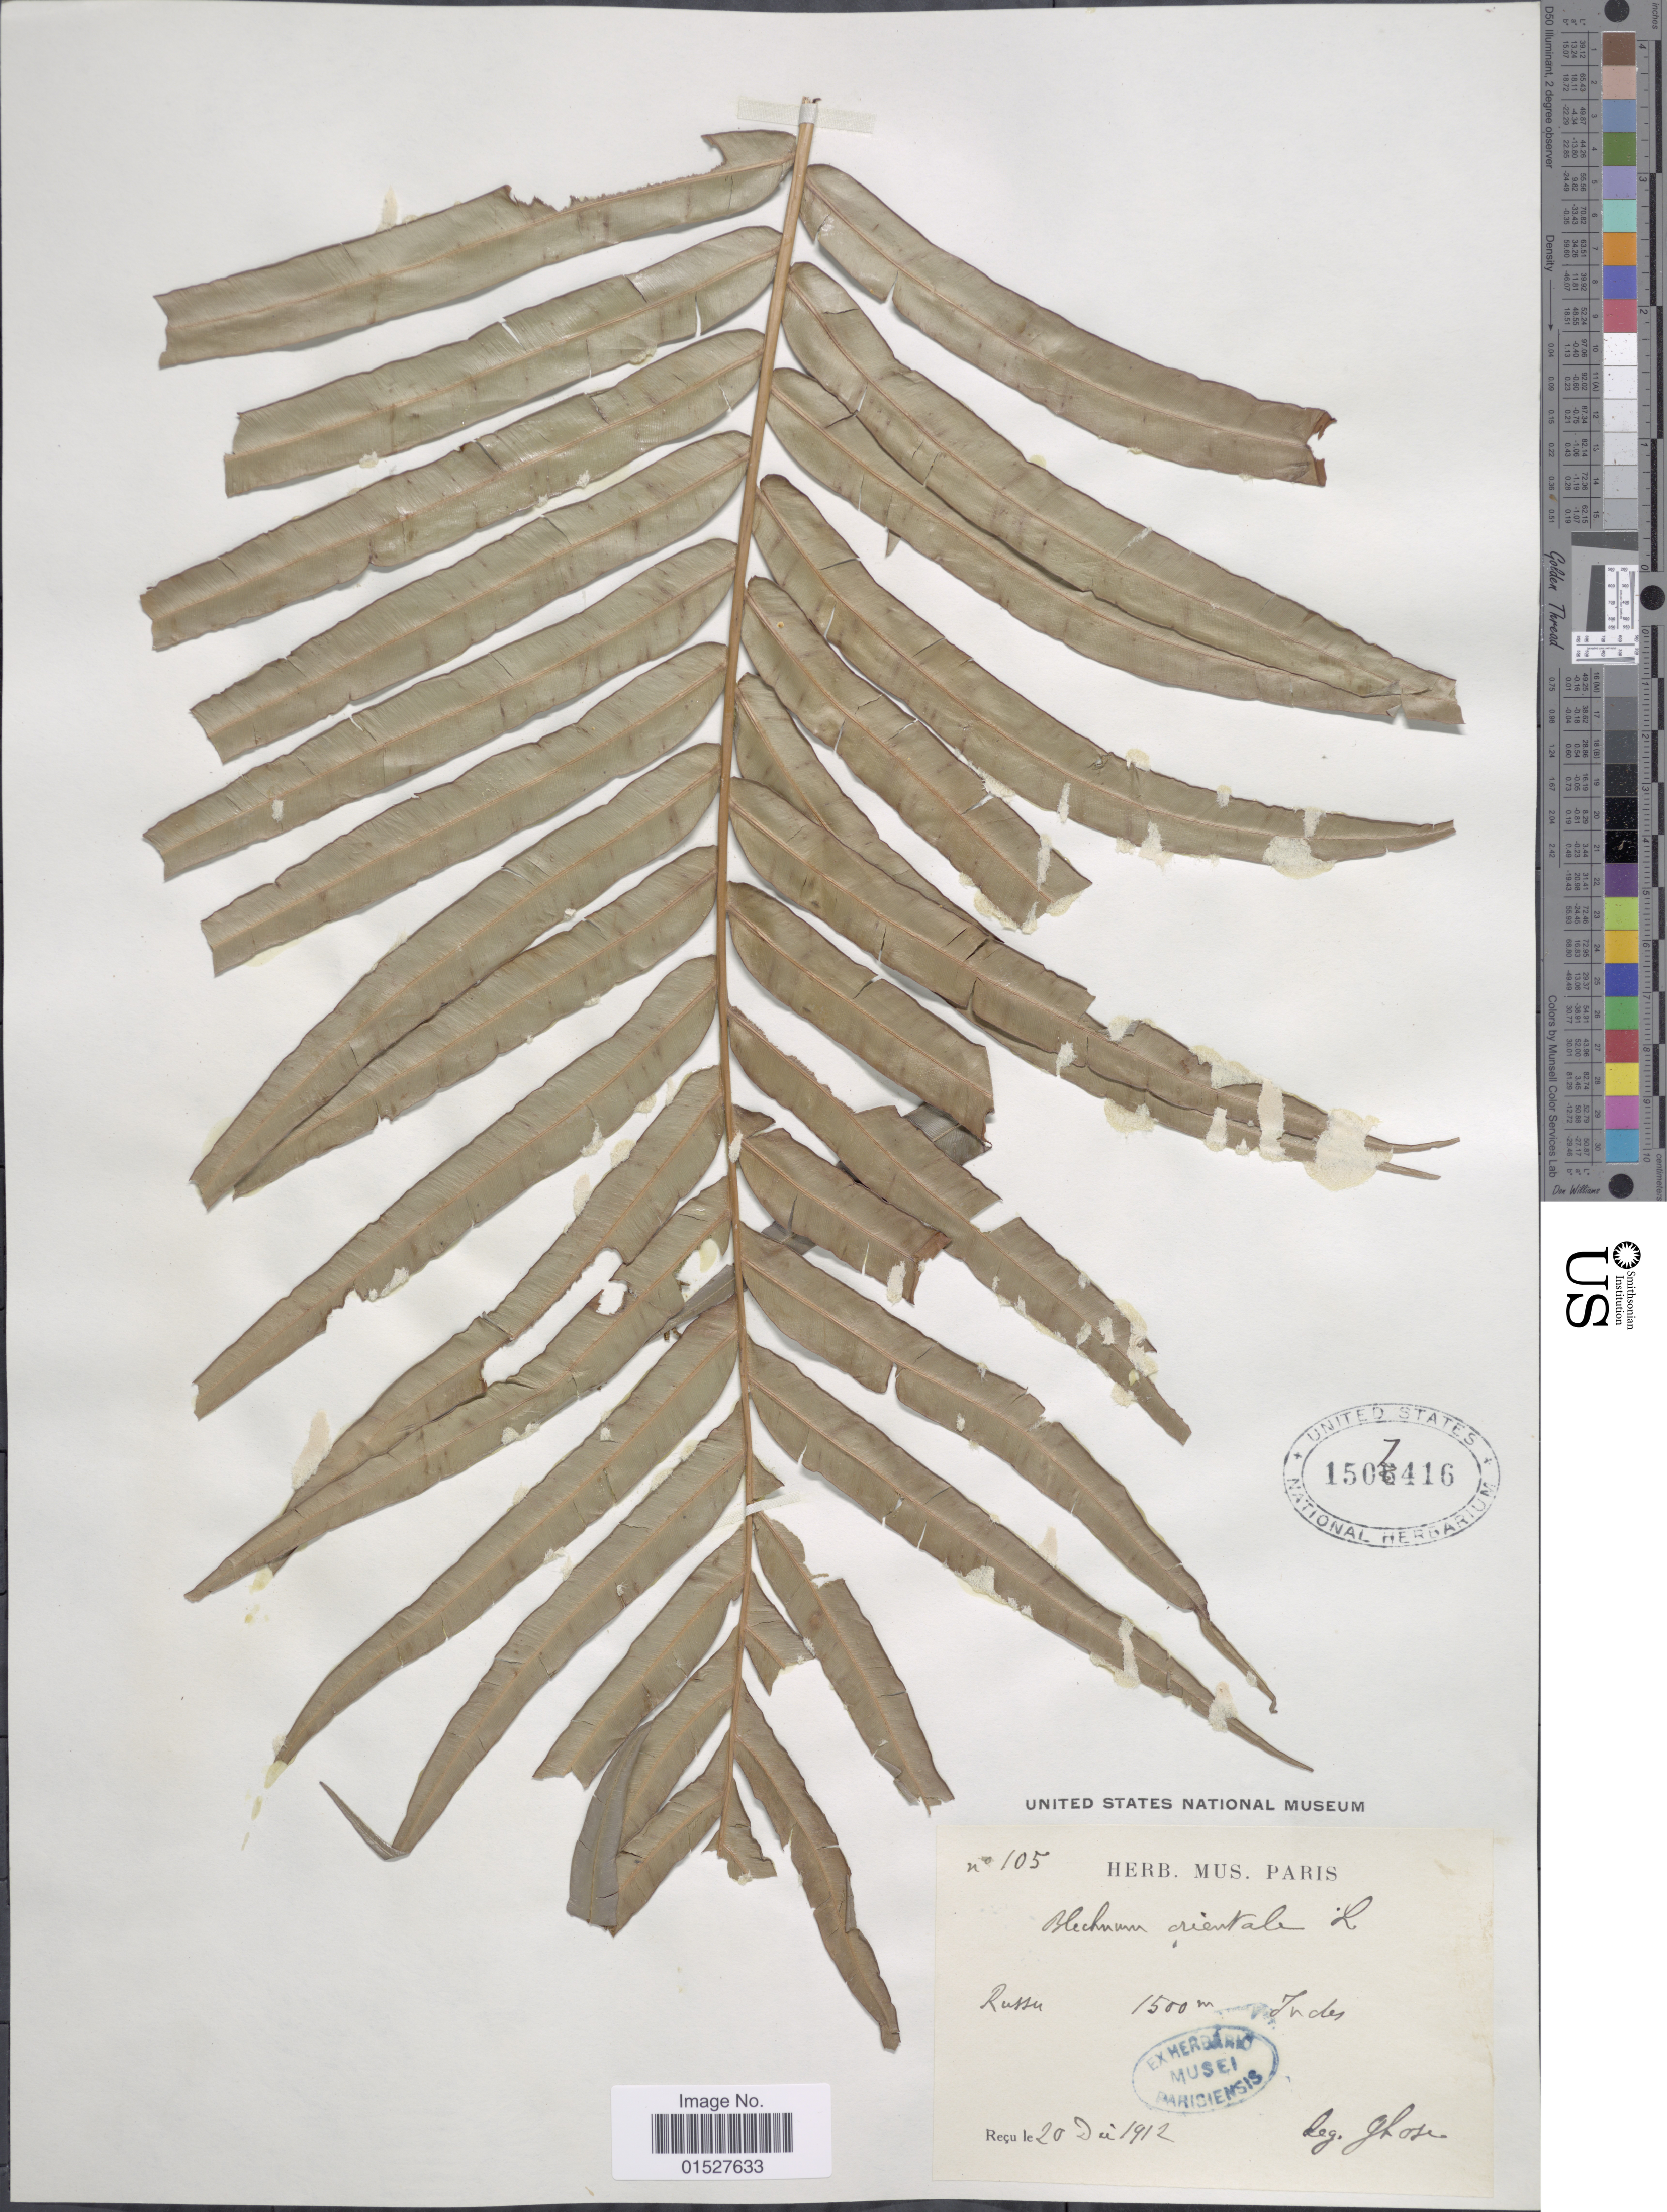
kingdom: Plantae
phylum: Tracheophyta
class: Polypodiopsida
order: Polypodiales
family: Blechnaceae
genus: Blechnum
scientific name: Blechnum orientale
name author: L.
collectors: Ghose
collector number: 105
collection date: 1912-12-20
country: India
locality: Russu. Indes.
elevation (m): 1500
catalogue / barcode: US 1507416